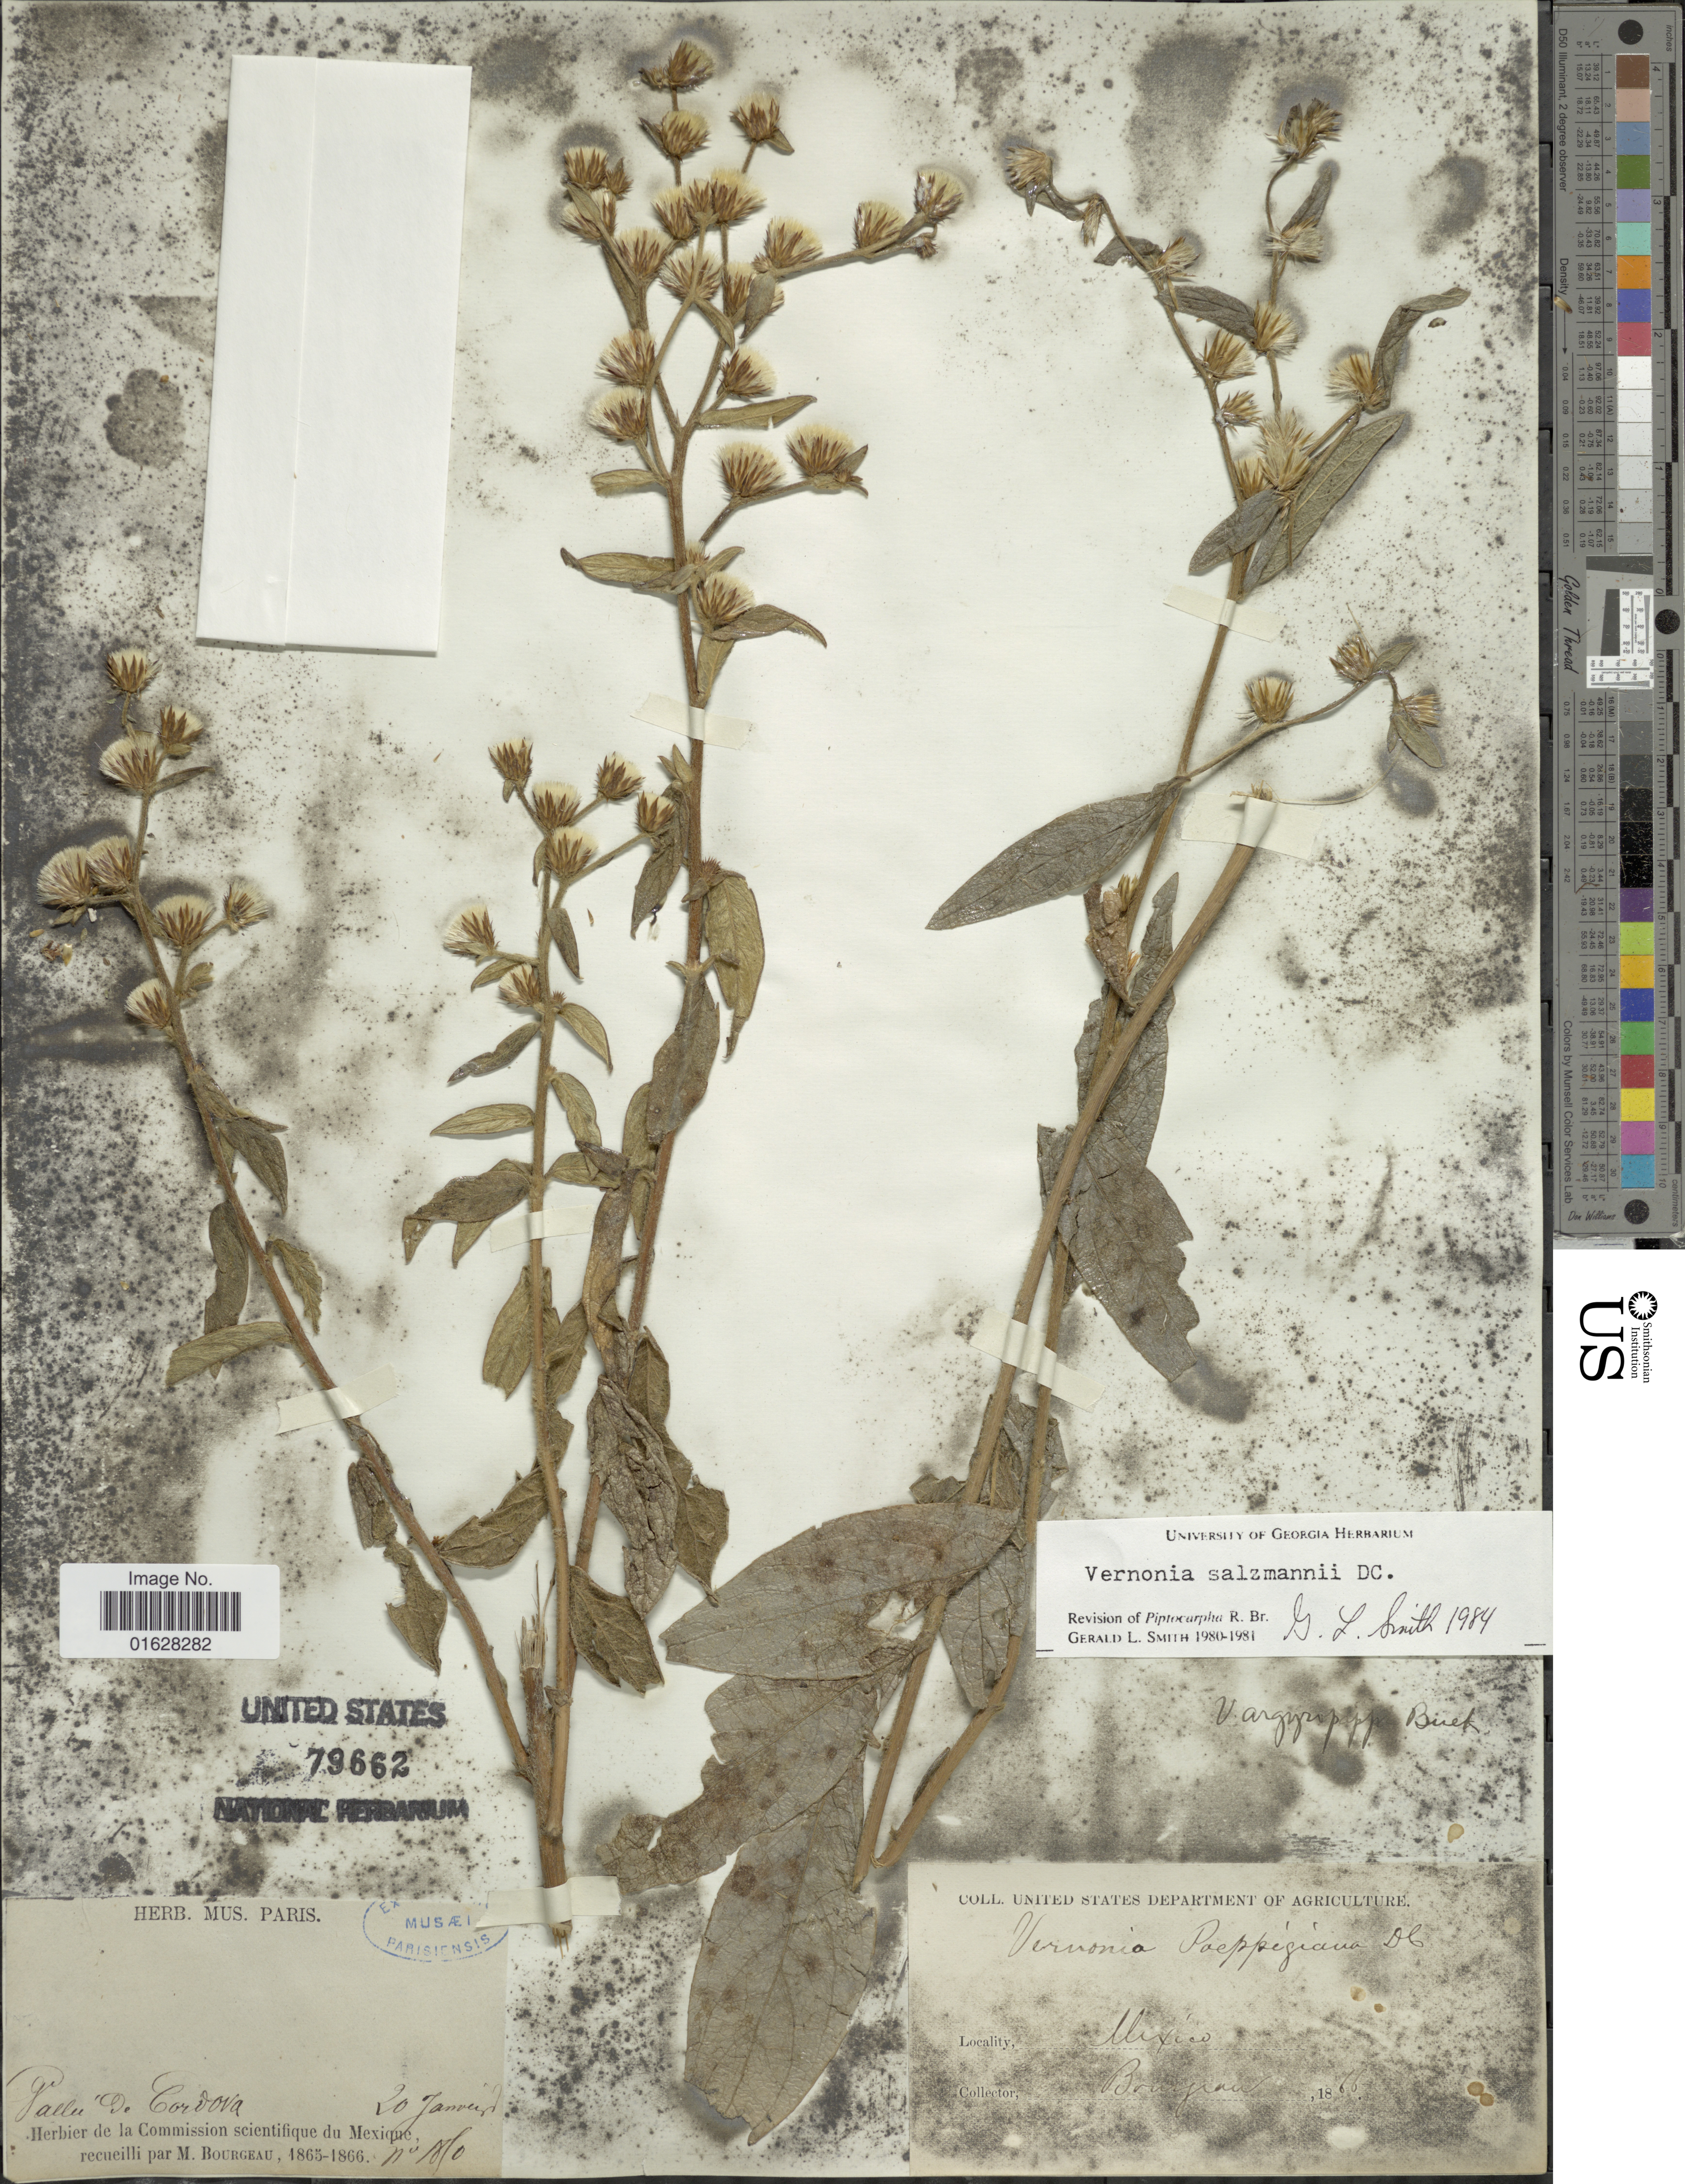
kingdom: Plantae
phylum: Tracheophyta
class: Magnoliopsida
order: Asterales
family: Asteraceae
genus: Lepidaploa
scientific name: Lepidaploa salzmannii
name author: (DC.) H. Rob.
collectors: -. Bourgeau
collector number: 18/0*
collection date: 1866-01-20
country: Mexico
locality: Valle de Cordova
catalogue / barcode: US 79662